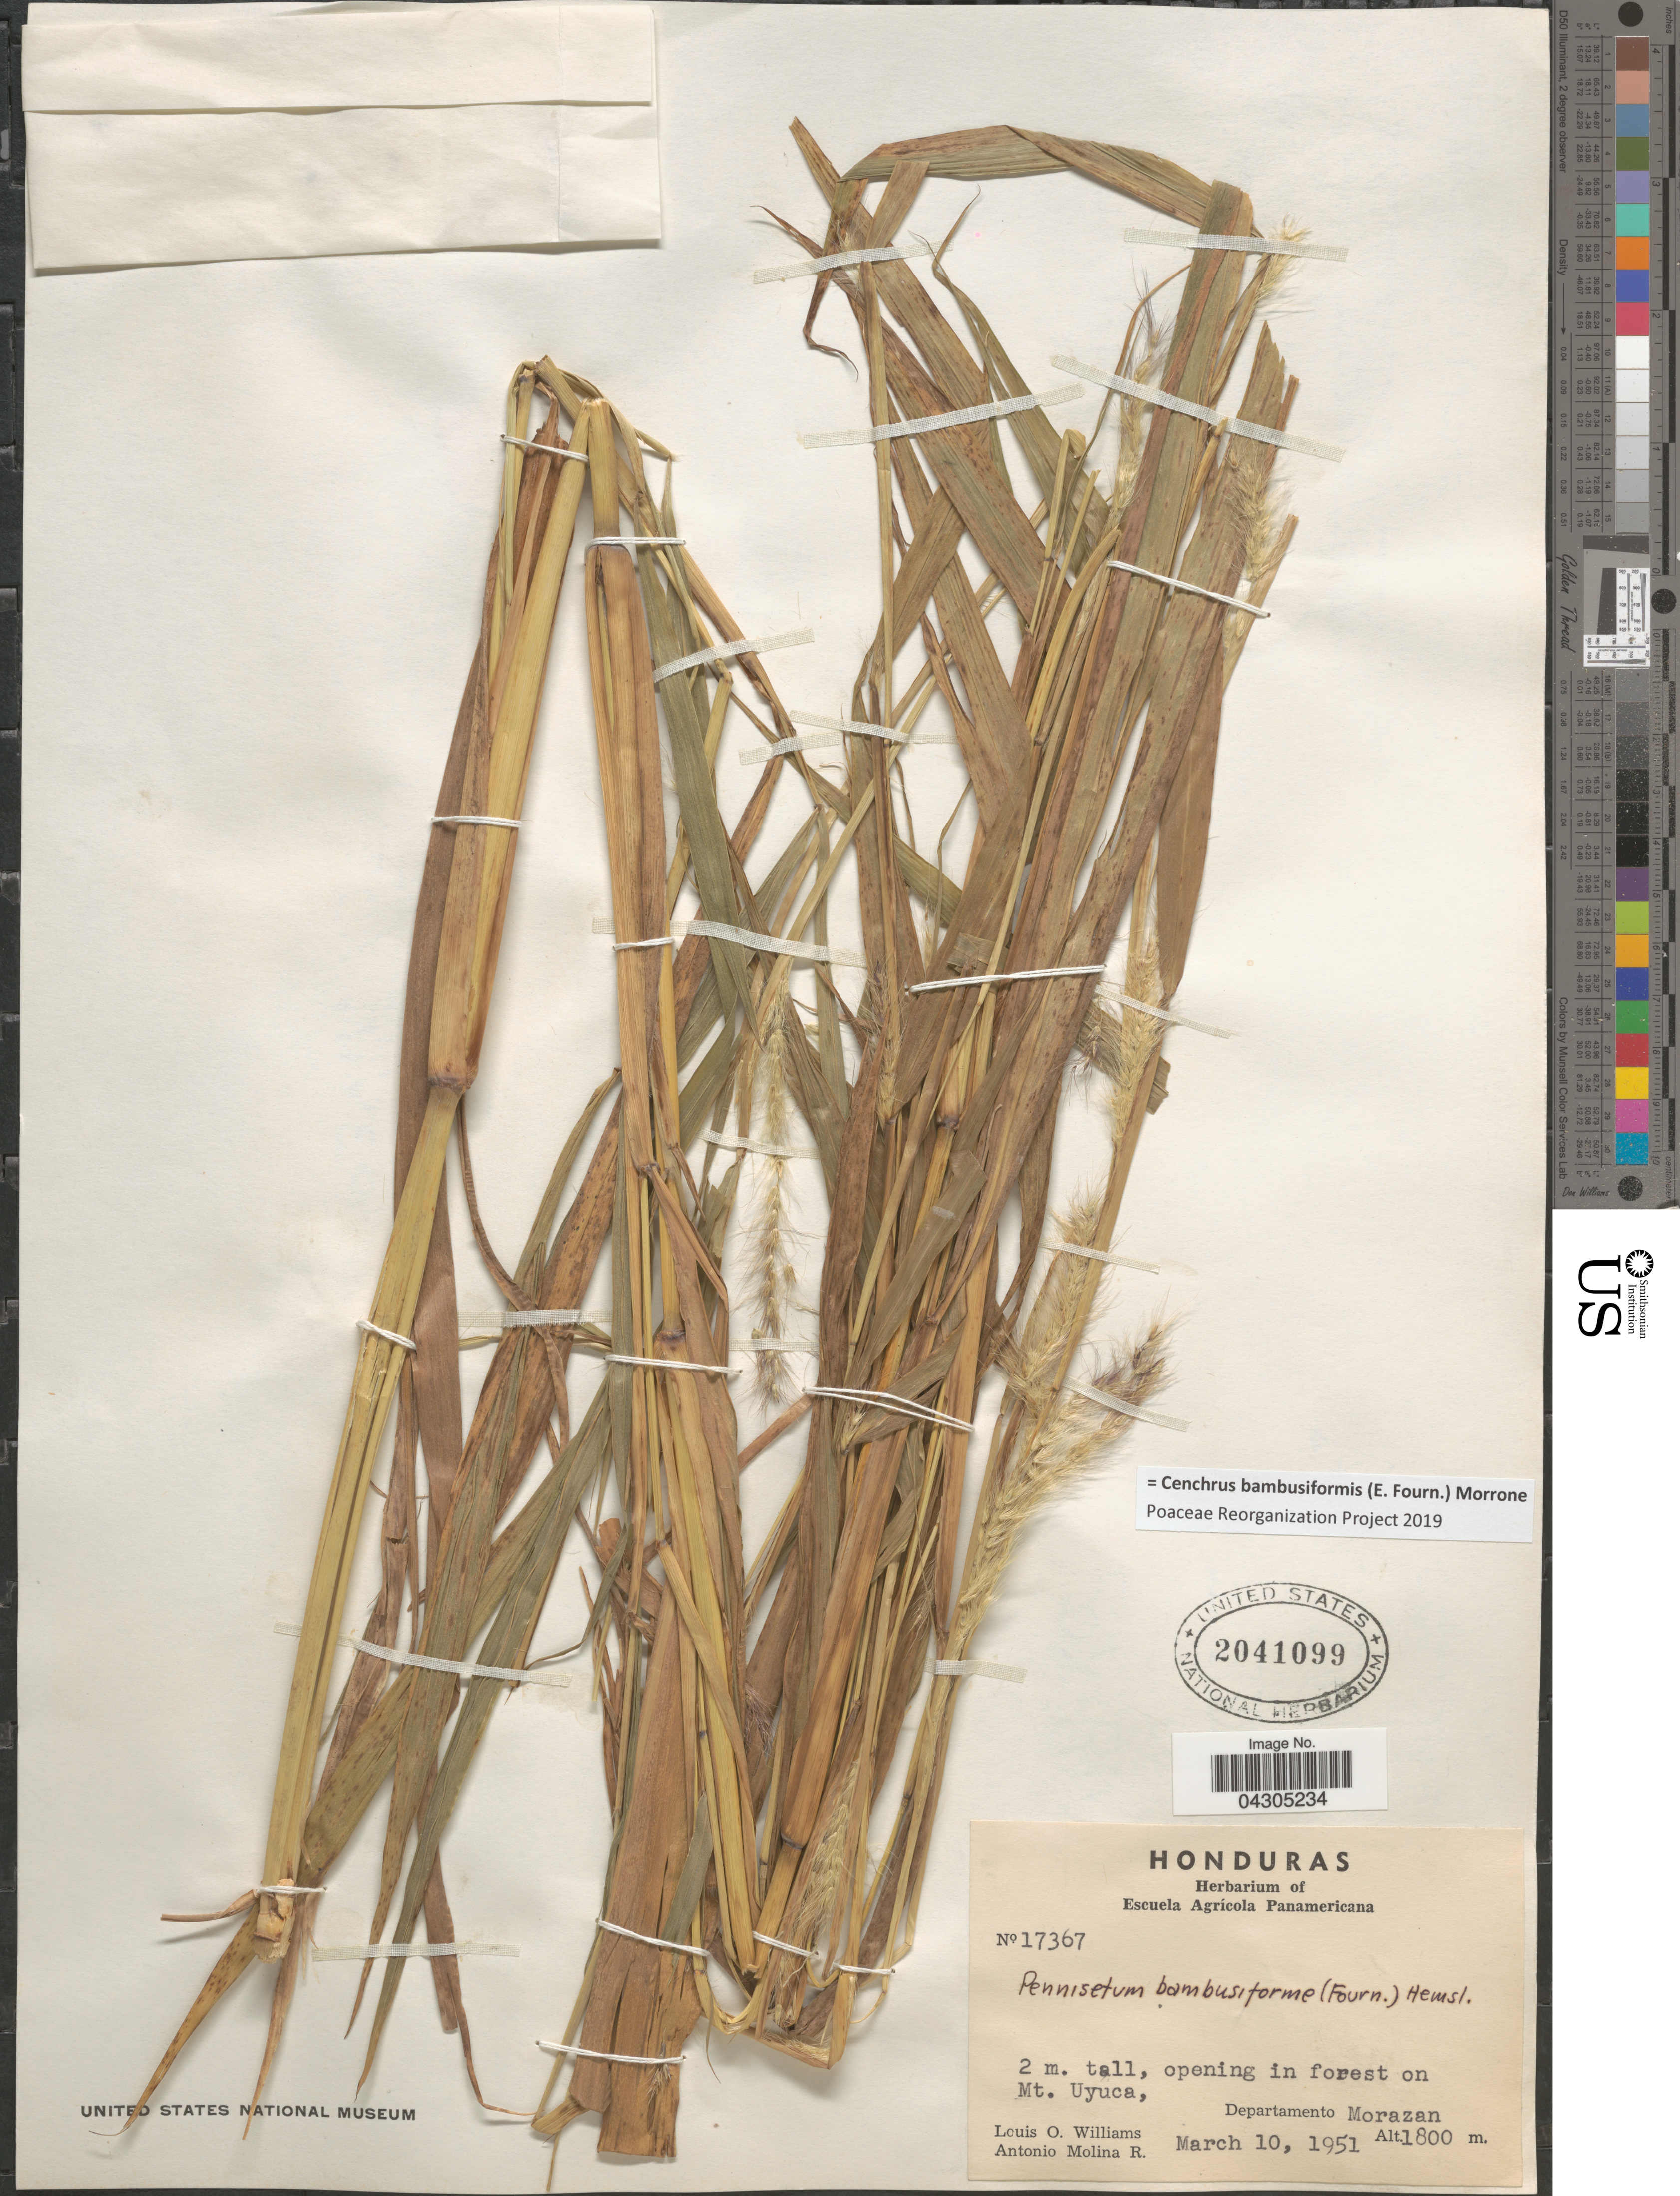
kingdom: Plantae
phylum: Tracheophyta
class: Liliopsida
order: Poales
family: Poaceae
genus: Cenchrus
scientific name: Cenchrus bambusiformis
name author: (E. Fourn.) Morrone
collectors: L. O. Williams & A. Molina R.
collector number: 17367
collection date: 1951-03-10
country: Honduras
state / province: Fco. Morazán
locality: Opening in forest on Mt. Uyuca, Departamento Morazan.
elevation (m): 1800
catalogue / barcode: US 2041099